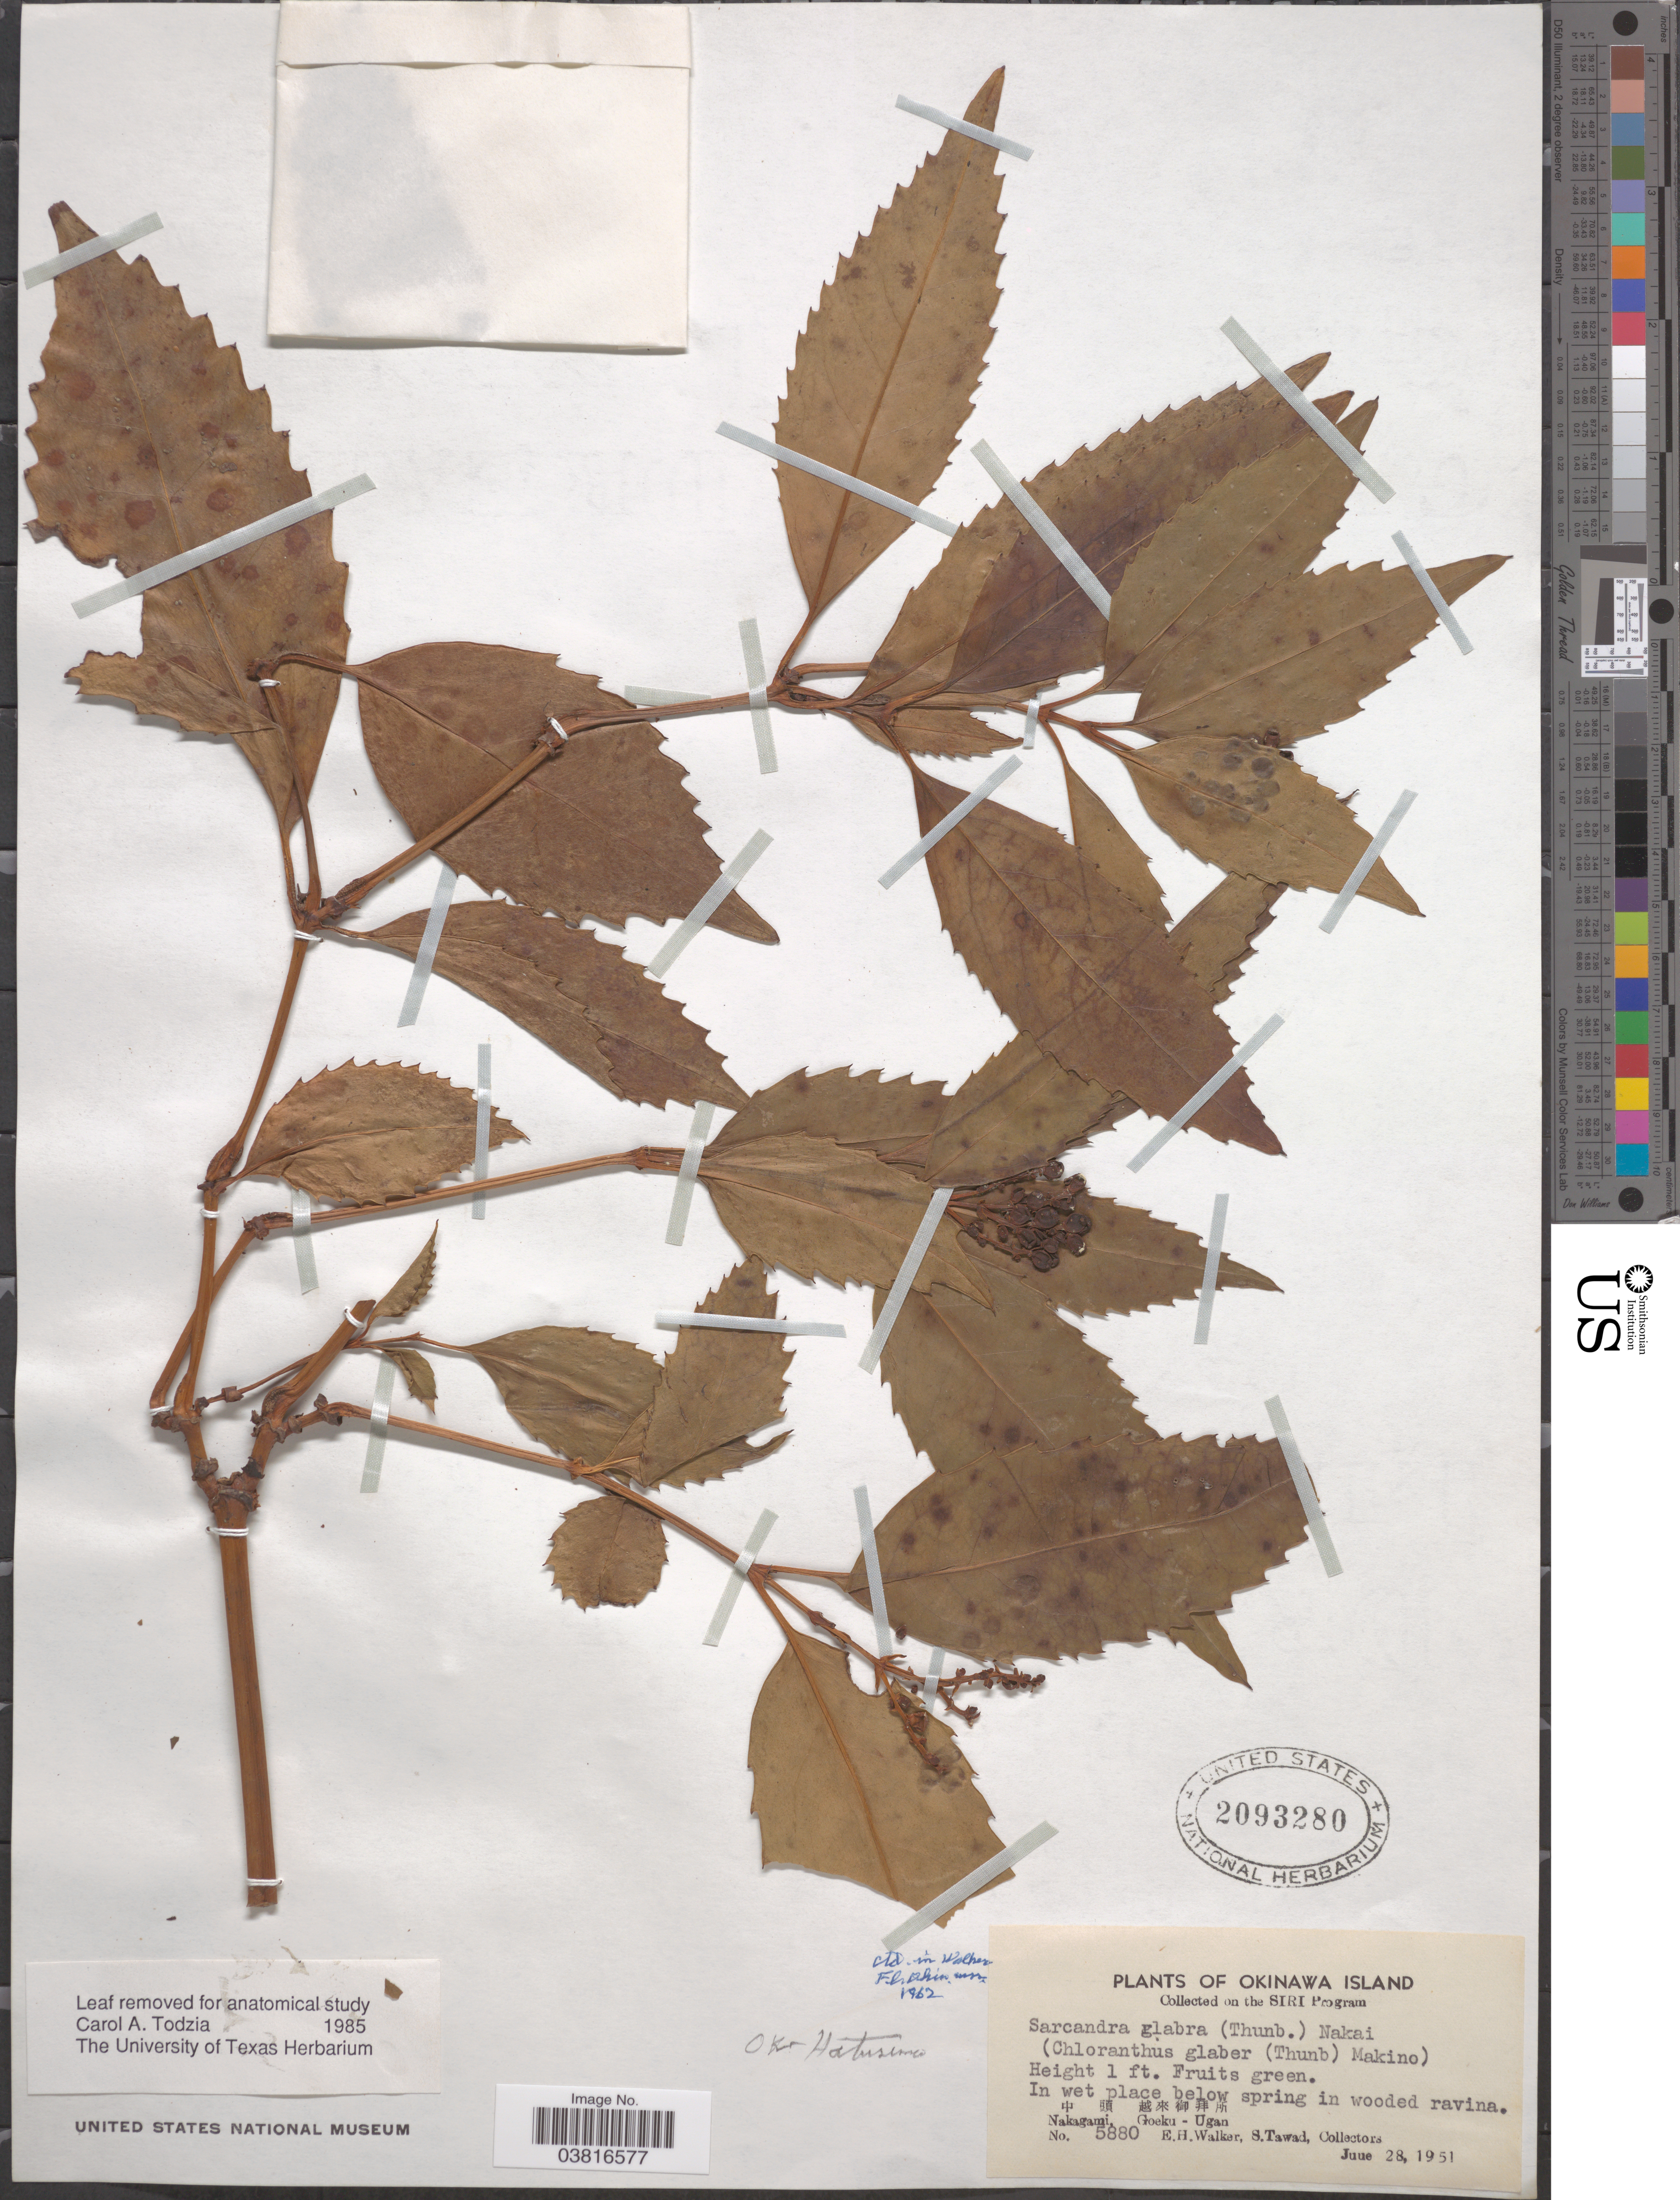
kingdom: Plantae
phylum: Tracheophyta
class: Magnoliopsida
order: Chloranthales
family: Chloranthaceae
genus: Sarcandra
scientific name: Sarcandra glabra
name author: (Thunb.) Nakai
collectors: E. H. Walker & S. Tawad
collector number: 5880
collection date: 1951-06-28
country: Japan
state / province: Okinawa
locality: Okinawa Island. Nakagami, Goeku - Ugan.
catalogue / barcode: US 2093280